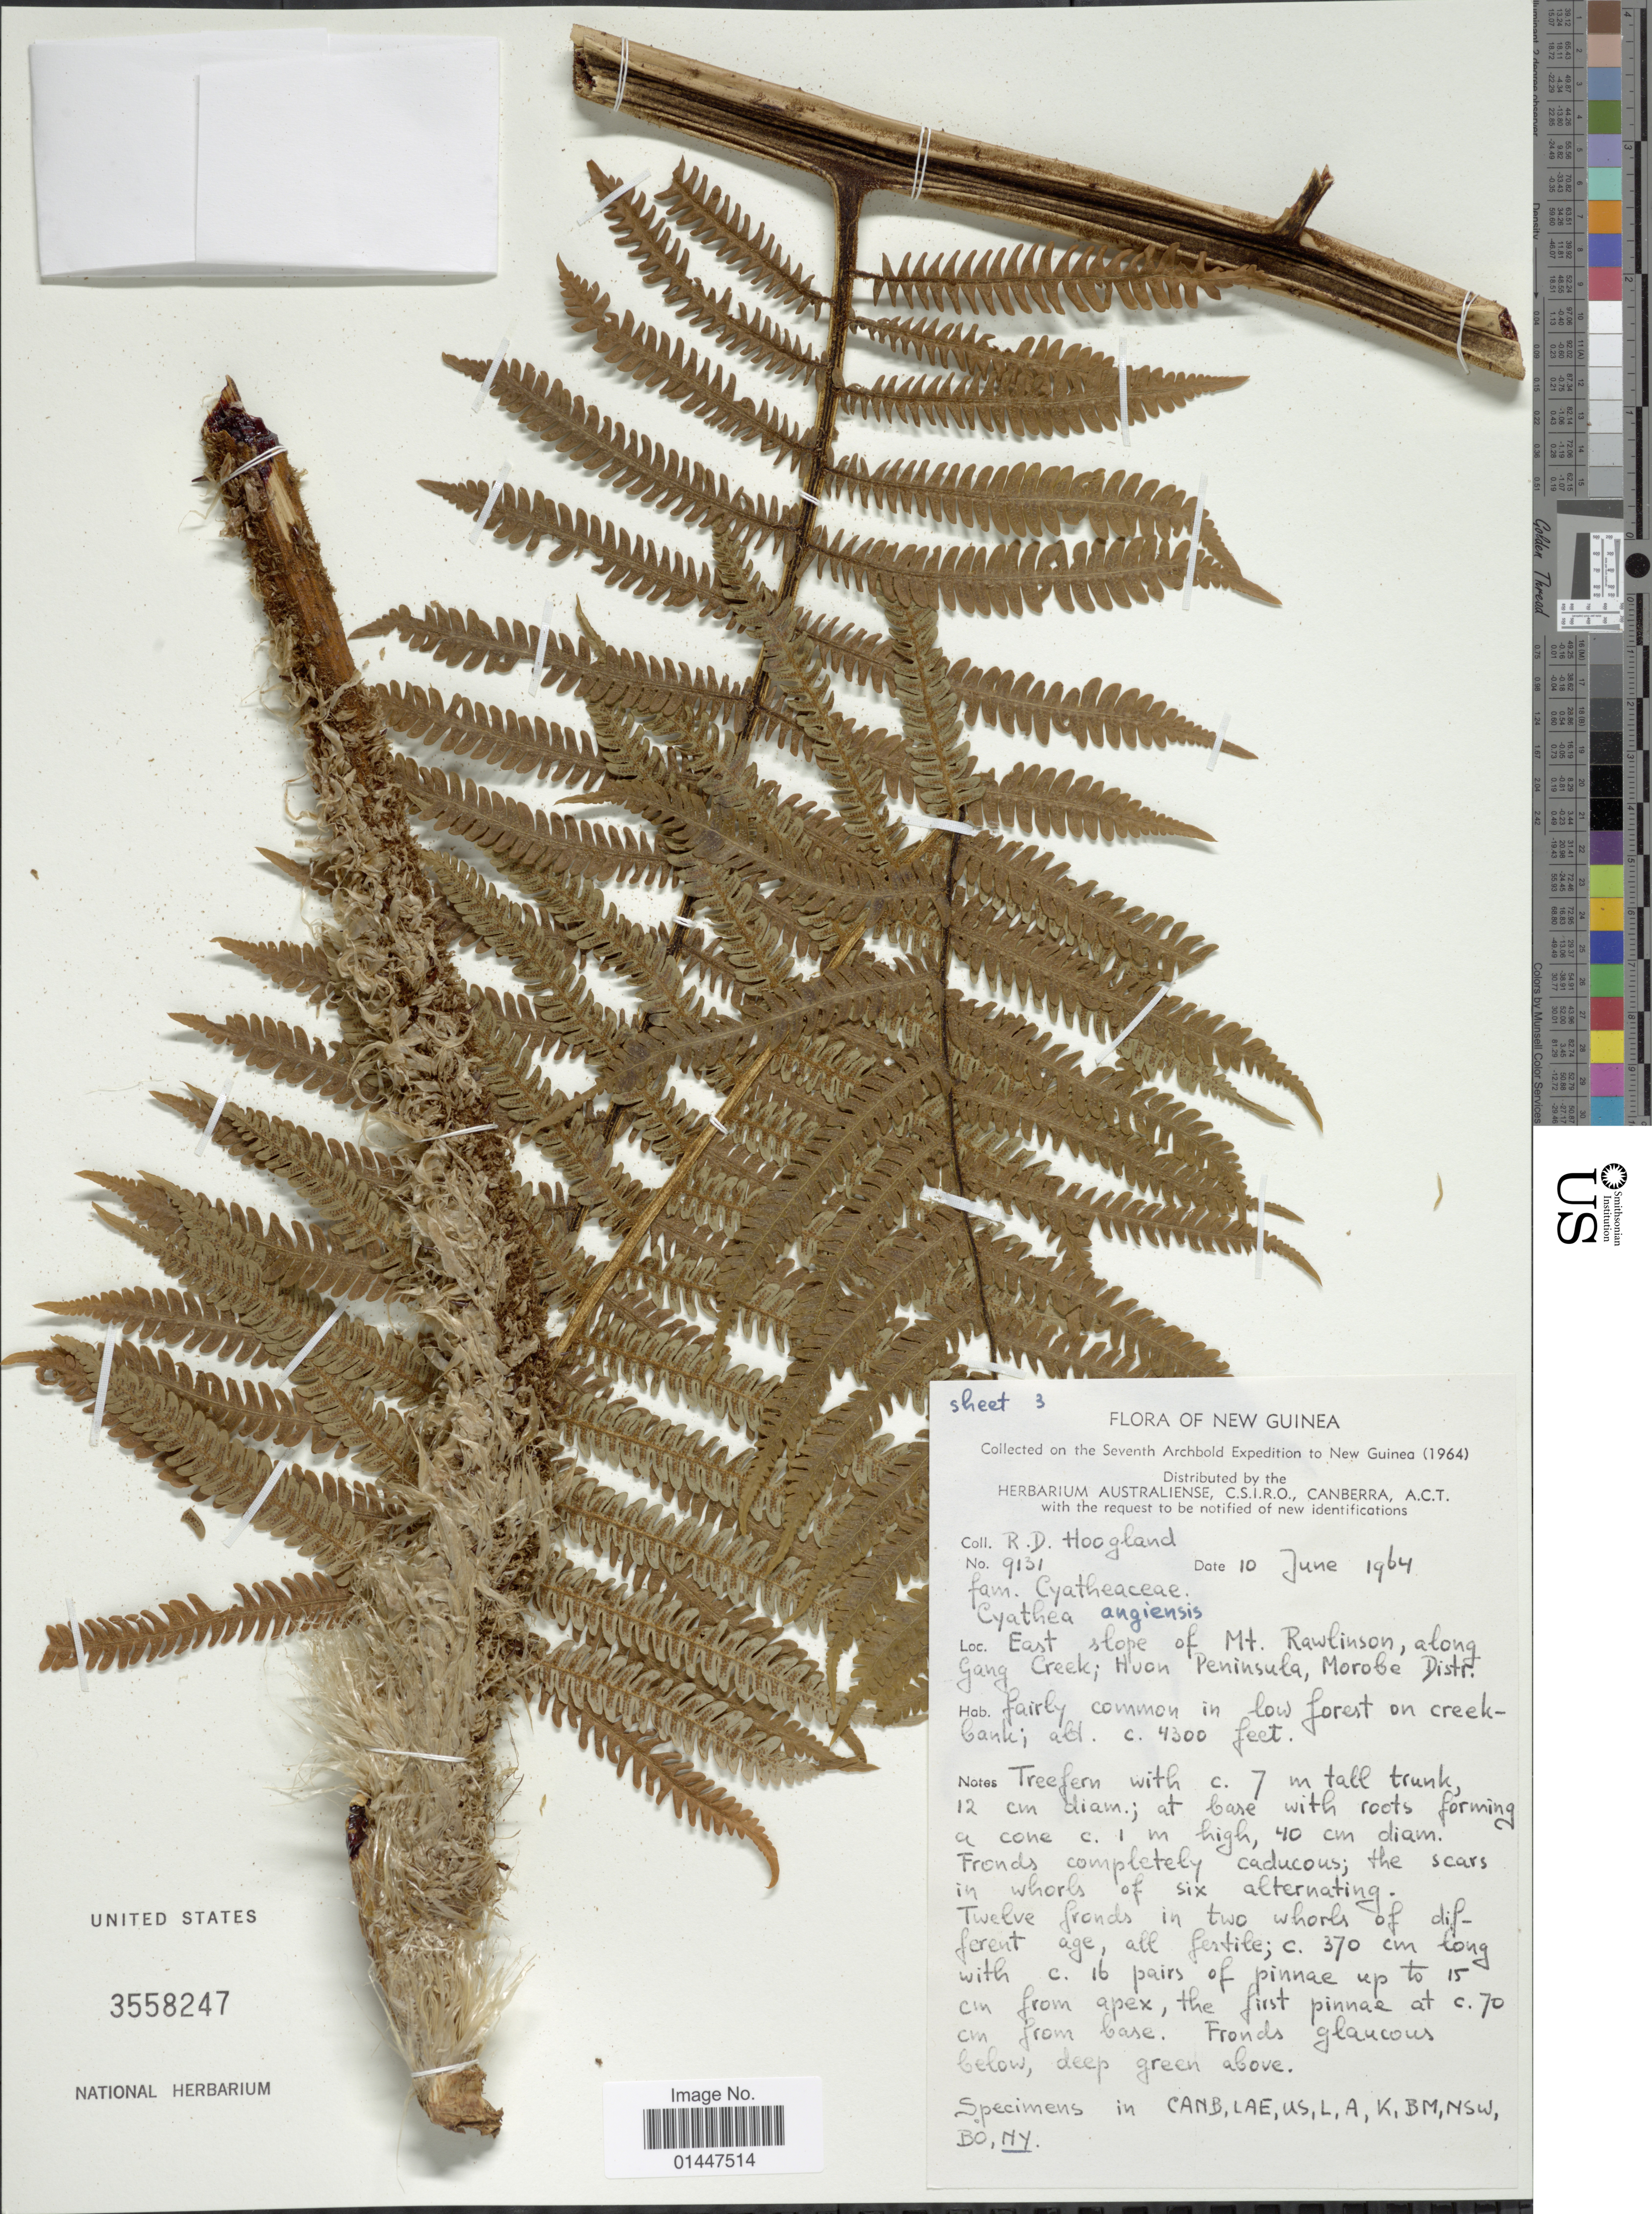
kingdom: Plantae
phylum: Tracheophyta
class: Polypodiopsida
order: Cyatheales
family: Cyatheaceae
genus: Sphaeropteris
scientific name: Sphaeropteris angiensis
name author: (A. Gepp) R.M. Tryon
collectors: R. D. Hoogland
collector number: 9131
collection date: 1964-06-10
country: Papua New Guinea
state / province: Morobe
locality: New Guinea. East slope of Mt. Rawlinson, along Gang Creek; Huan Peninsula, Morobe Distr. fairly common in low forest on creek bank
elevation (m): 1311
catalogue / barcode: US 3558247